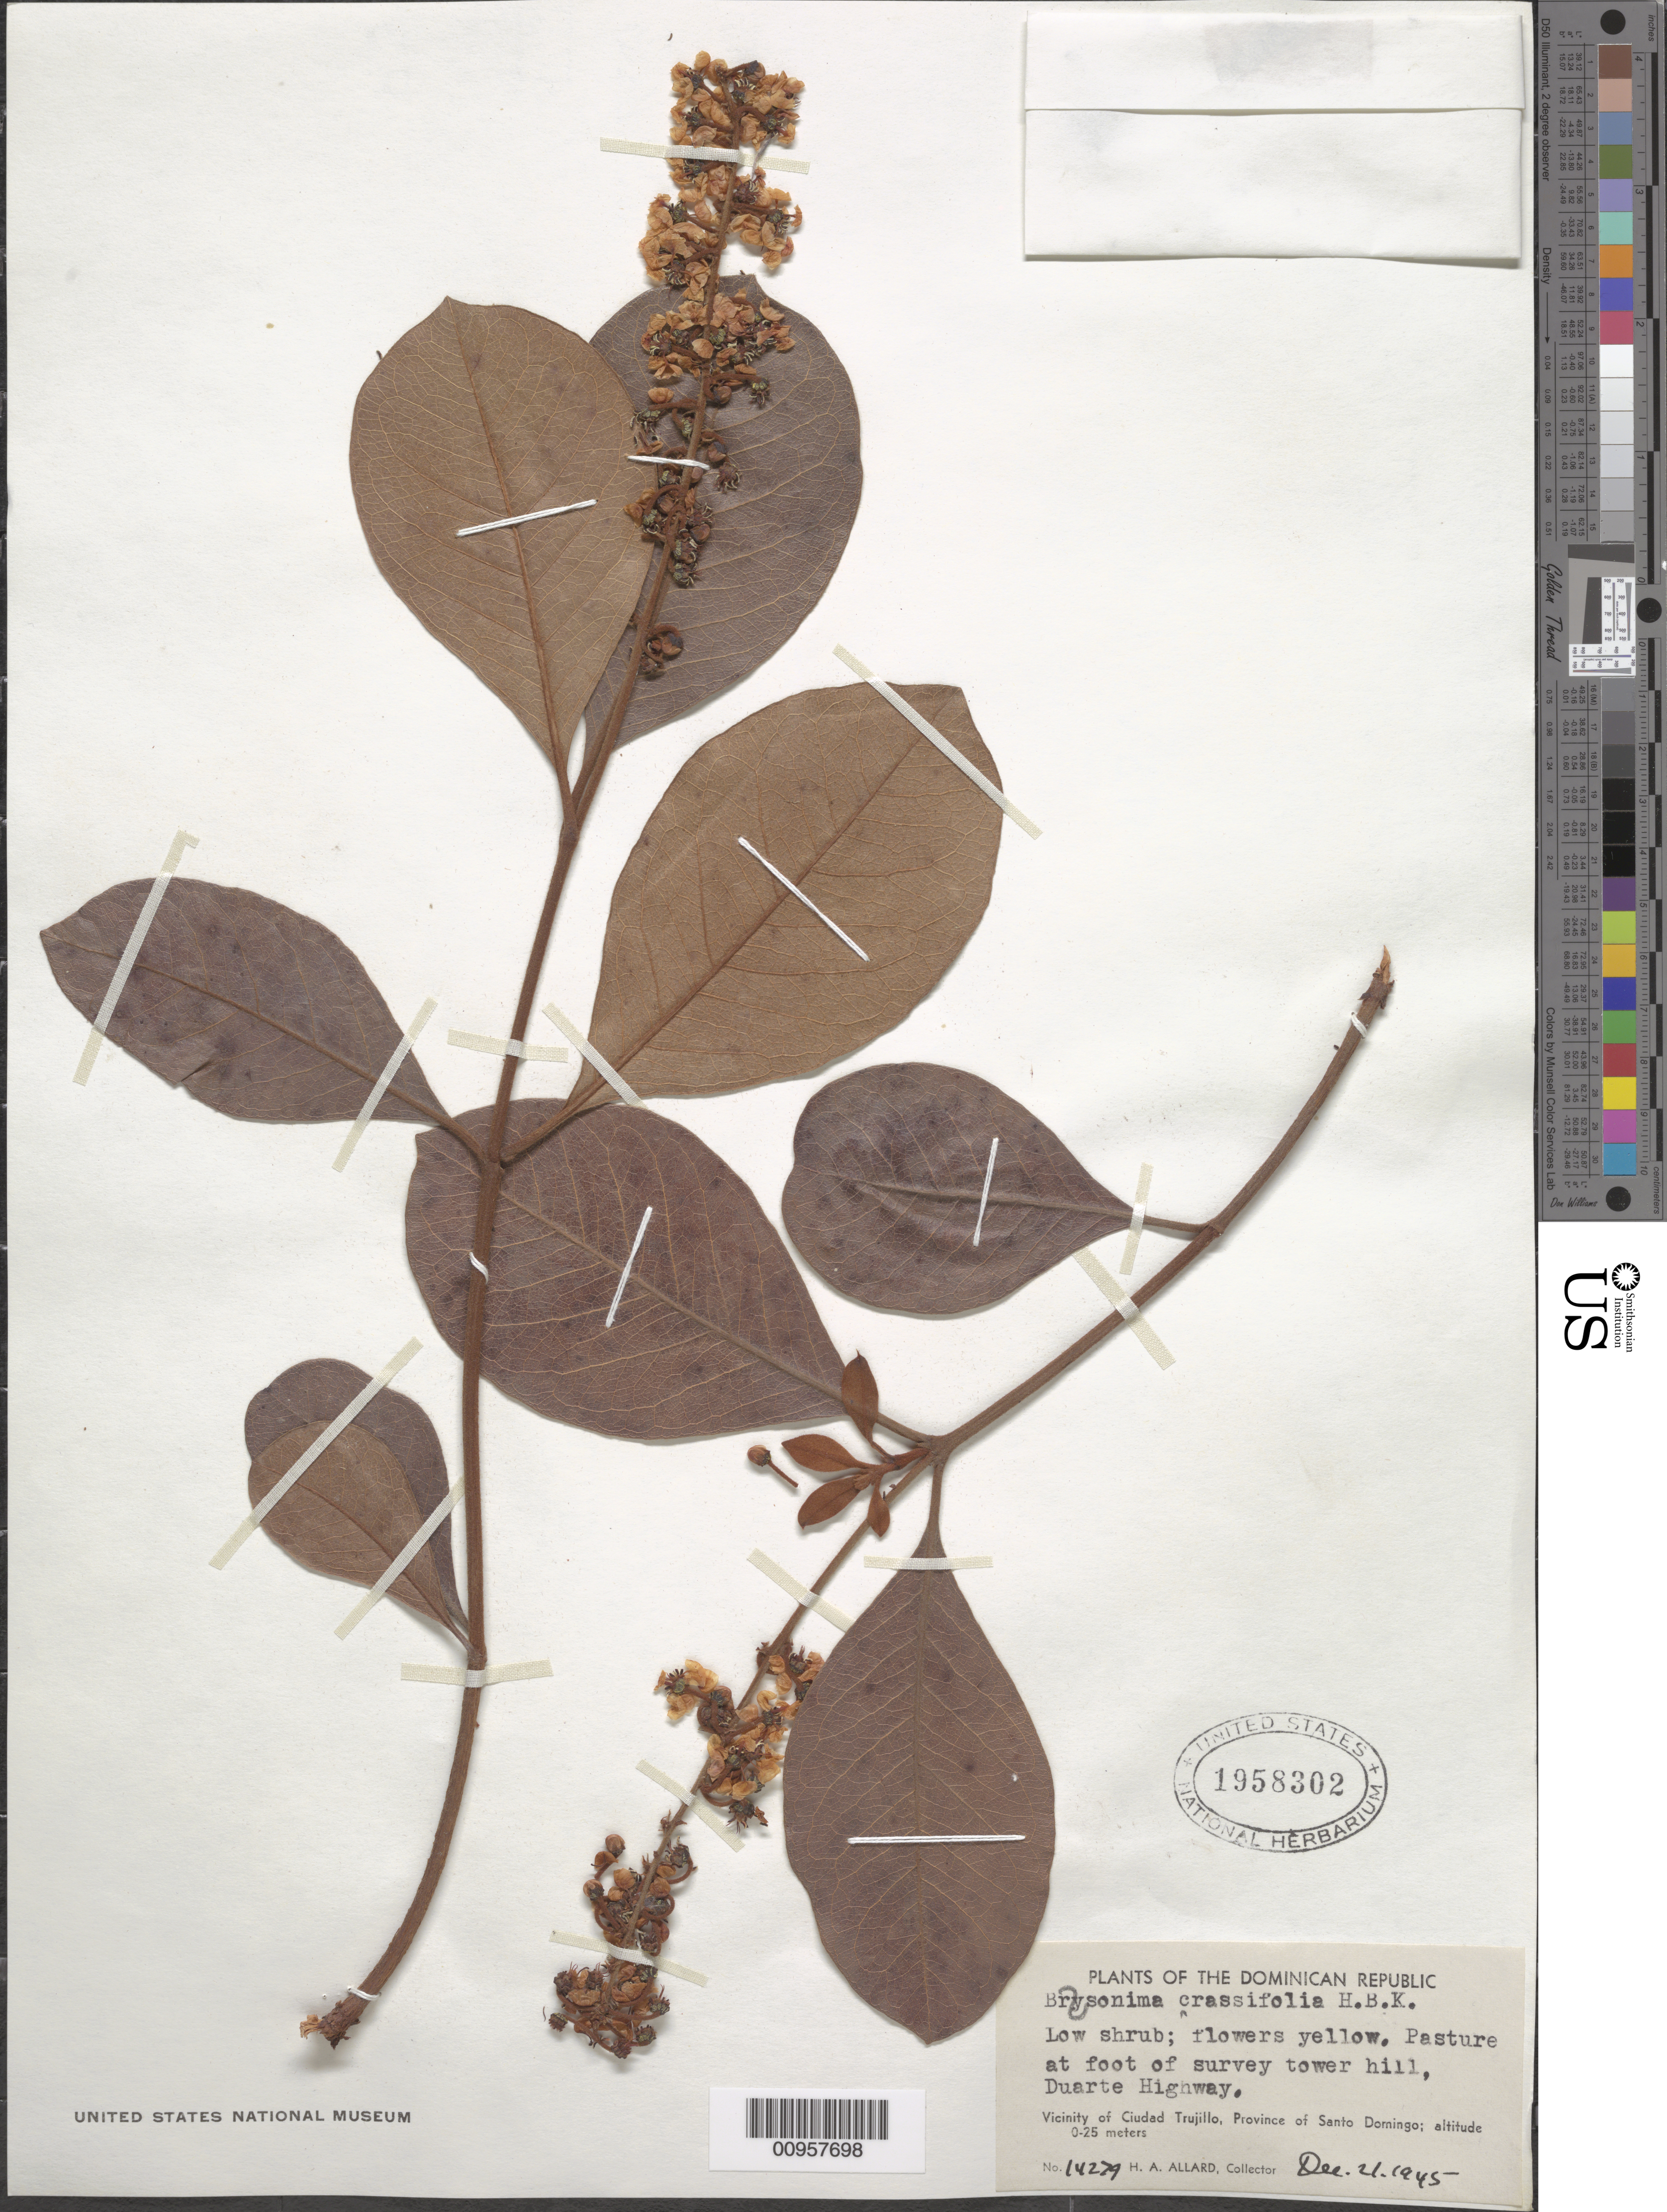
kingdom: Plantae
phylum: Tracheophyta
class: Magnoliopsida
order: Malpighiales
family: Malpighiaceae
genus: Byrsonima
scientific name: Byrsonima crassifolia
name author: (L.) Kunth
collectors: H. A. Allard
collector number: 14279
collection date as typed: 21 Dec 1945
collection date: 1945-12-21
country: Dominican Republic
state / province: Santo Domingo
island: Hispaniola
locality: Vicinity of Ciudad Trujillo, at foot of survey tower hill, Duarte Highway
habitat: Pasture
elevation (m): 0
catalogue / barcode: US 1958302